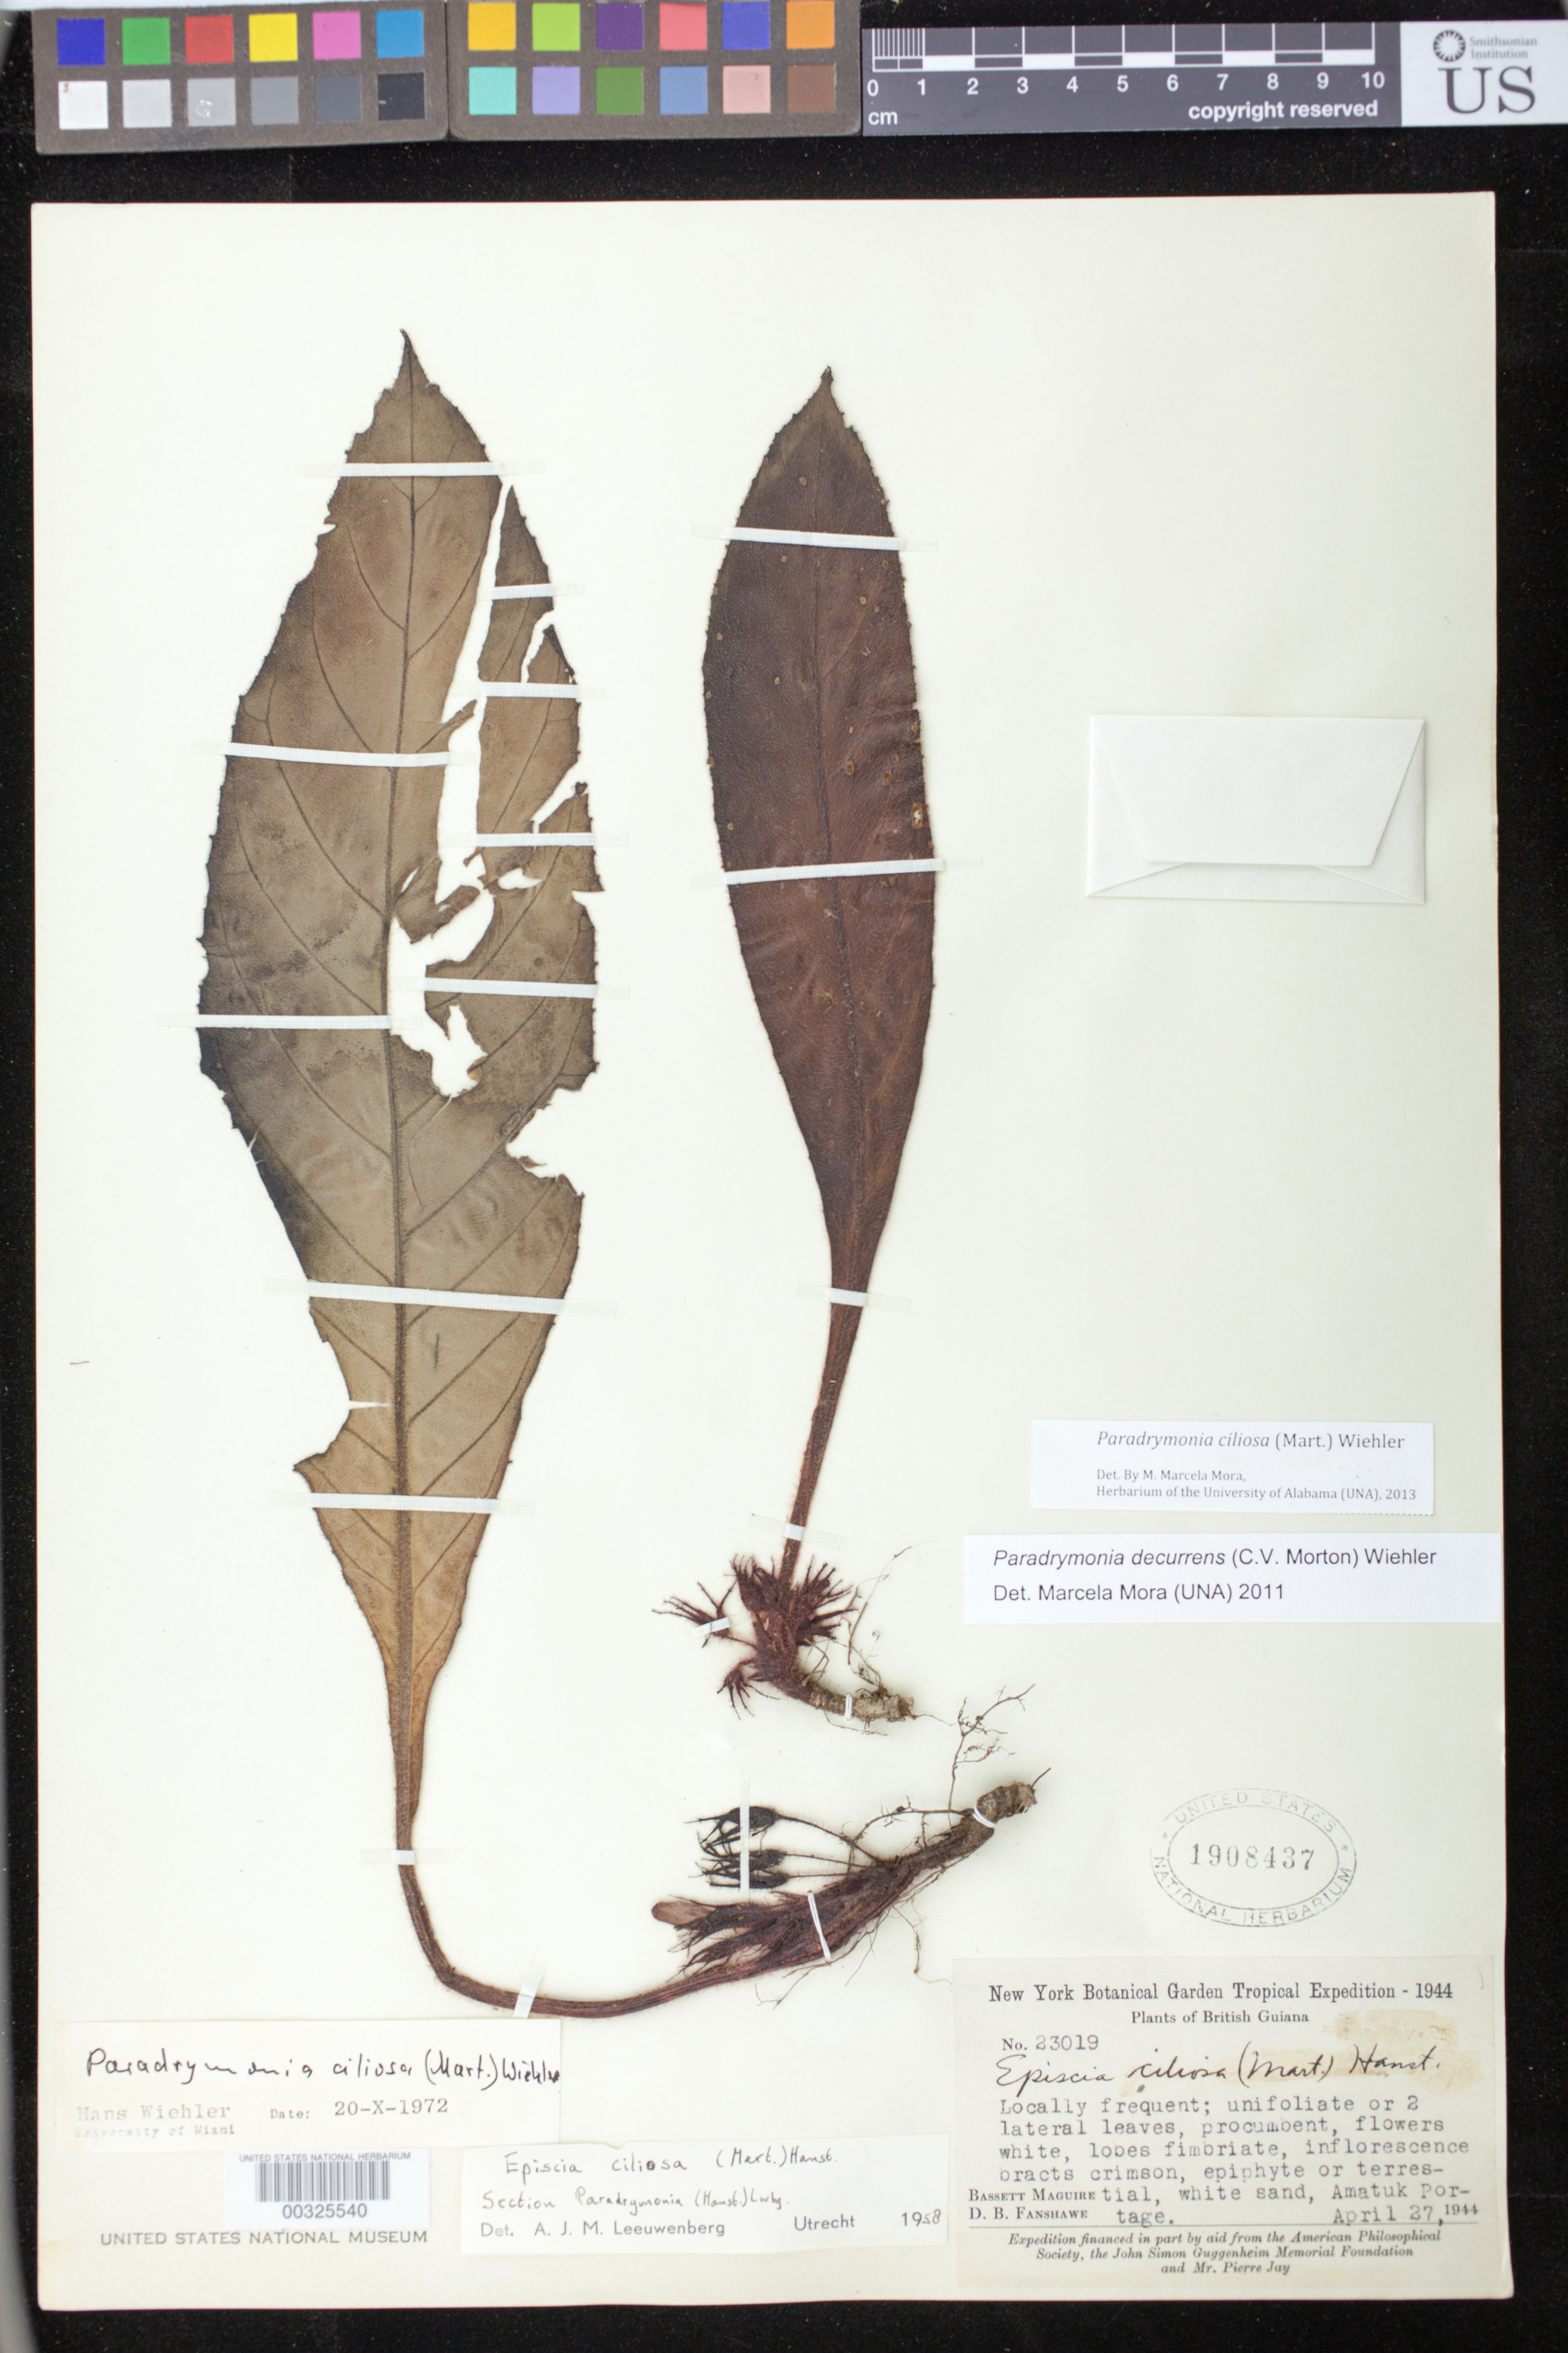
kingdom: Plantae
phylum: Tracheophyta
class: Magnoliopsida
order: Lamiales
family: Gesneriaceae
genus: Paradrymonia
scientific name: Paradrymonia ciliosa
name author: (Mart.) Wiehler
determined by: Mora, M. Marcela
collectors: B. Maguire & D. B. Fanshawe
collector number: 23019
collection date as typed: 27 Apr 1944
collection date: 1944-04-27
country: Guyana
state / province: Potaro-Siparuni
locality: Amatuk Portage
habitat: White sand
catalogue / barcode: US 1908437